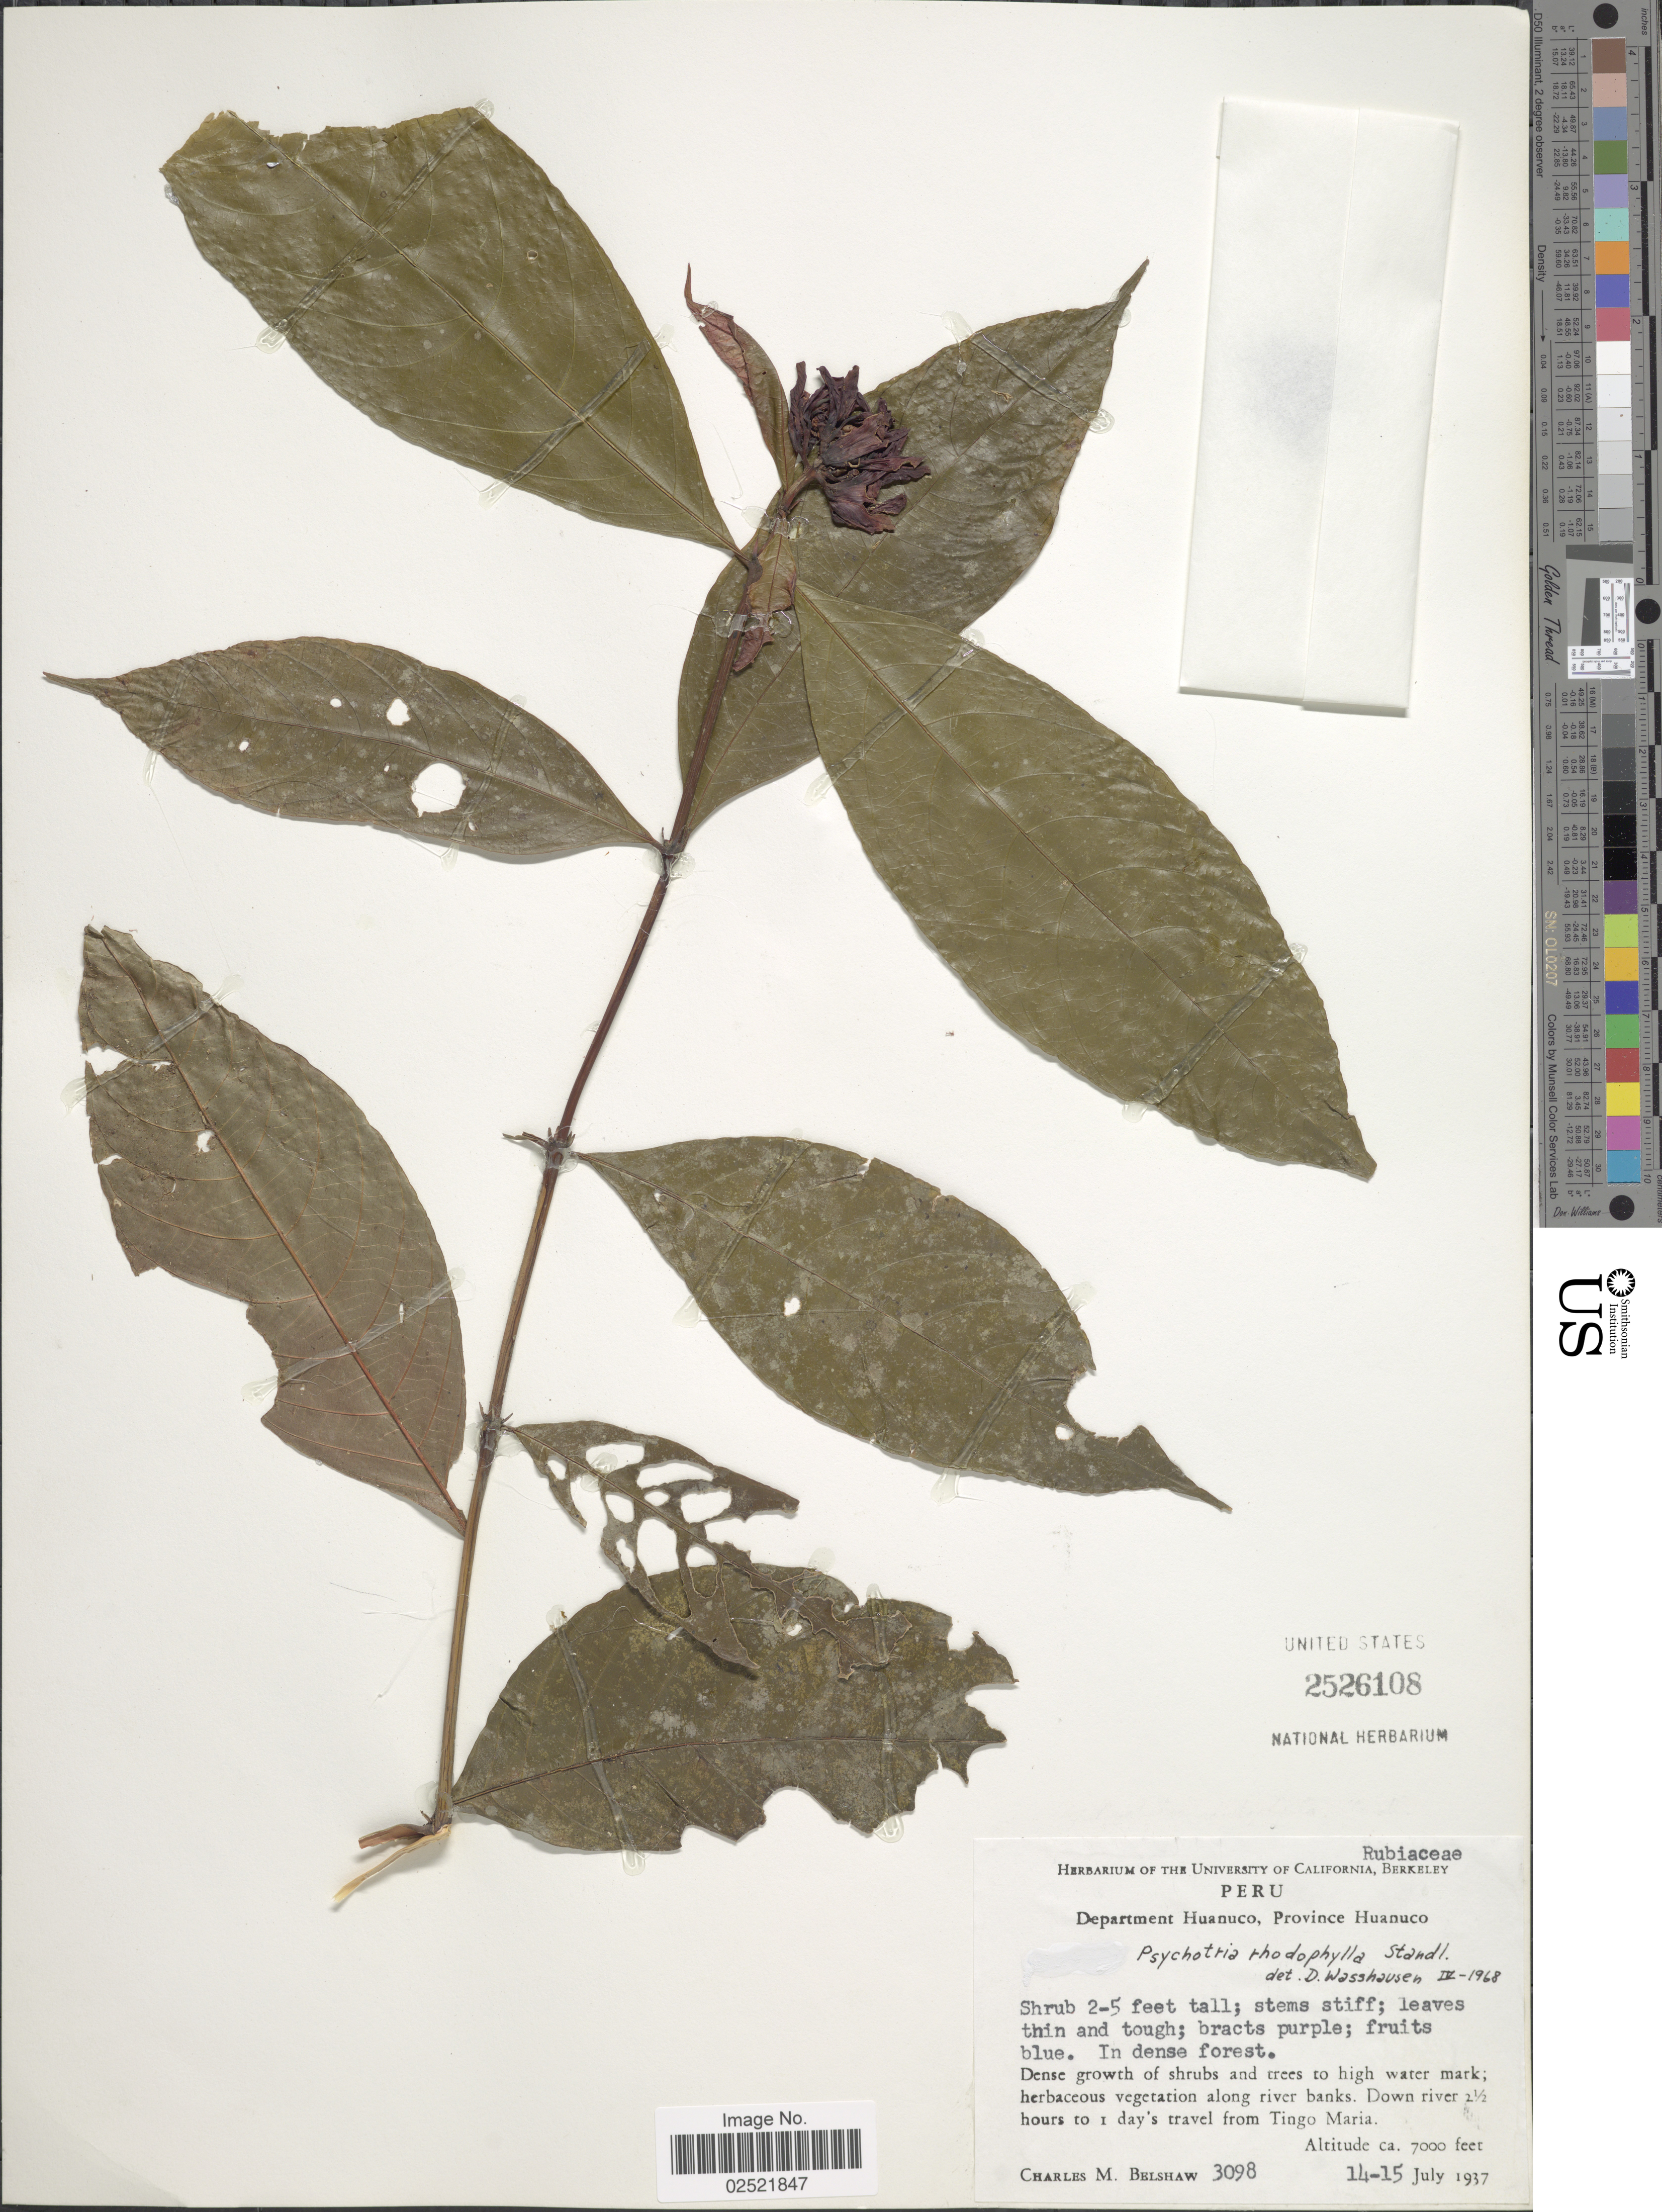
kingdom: Plantae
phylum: Tracheophyta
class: Magnoliopsida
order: Gentianales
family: Rubiaceae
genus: Psychotria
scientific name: Psychotria rhodophylla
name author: Standl.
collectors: C. Shaw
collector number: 3098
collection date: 1937-07-14/1937-07-15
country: Peru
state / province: Huánuco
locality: Province Huanuco, down river 2½ hours to 1 day's travel from Tingo Maria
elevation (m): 2134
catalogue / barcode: US 2526108